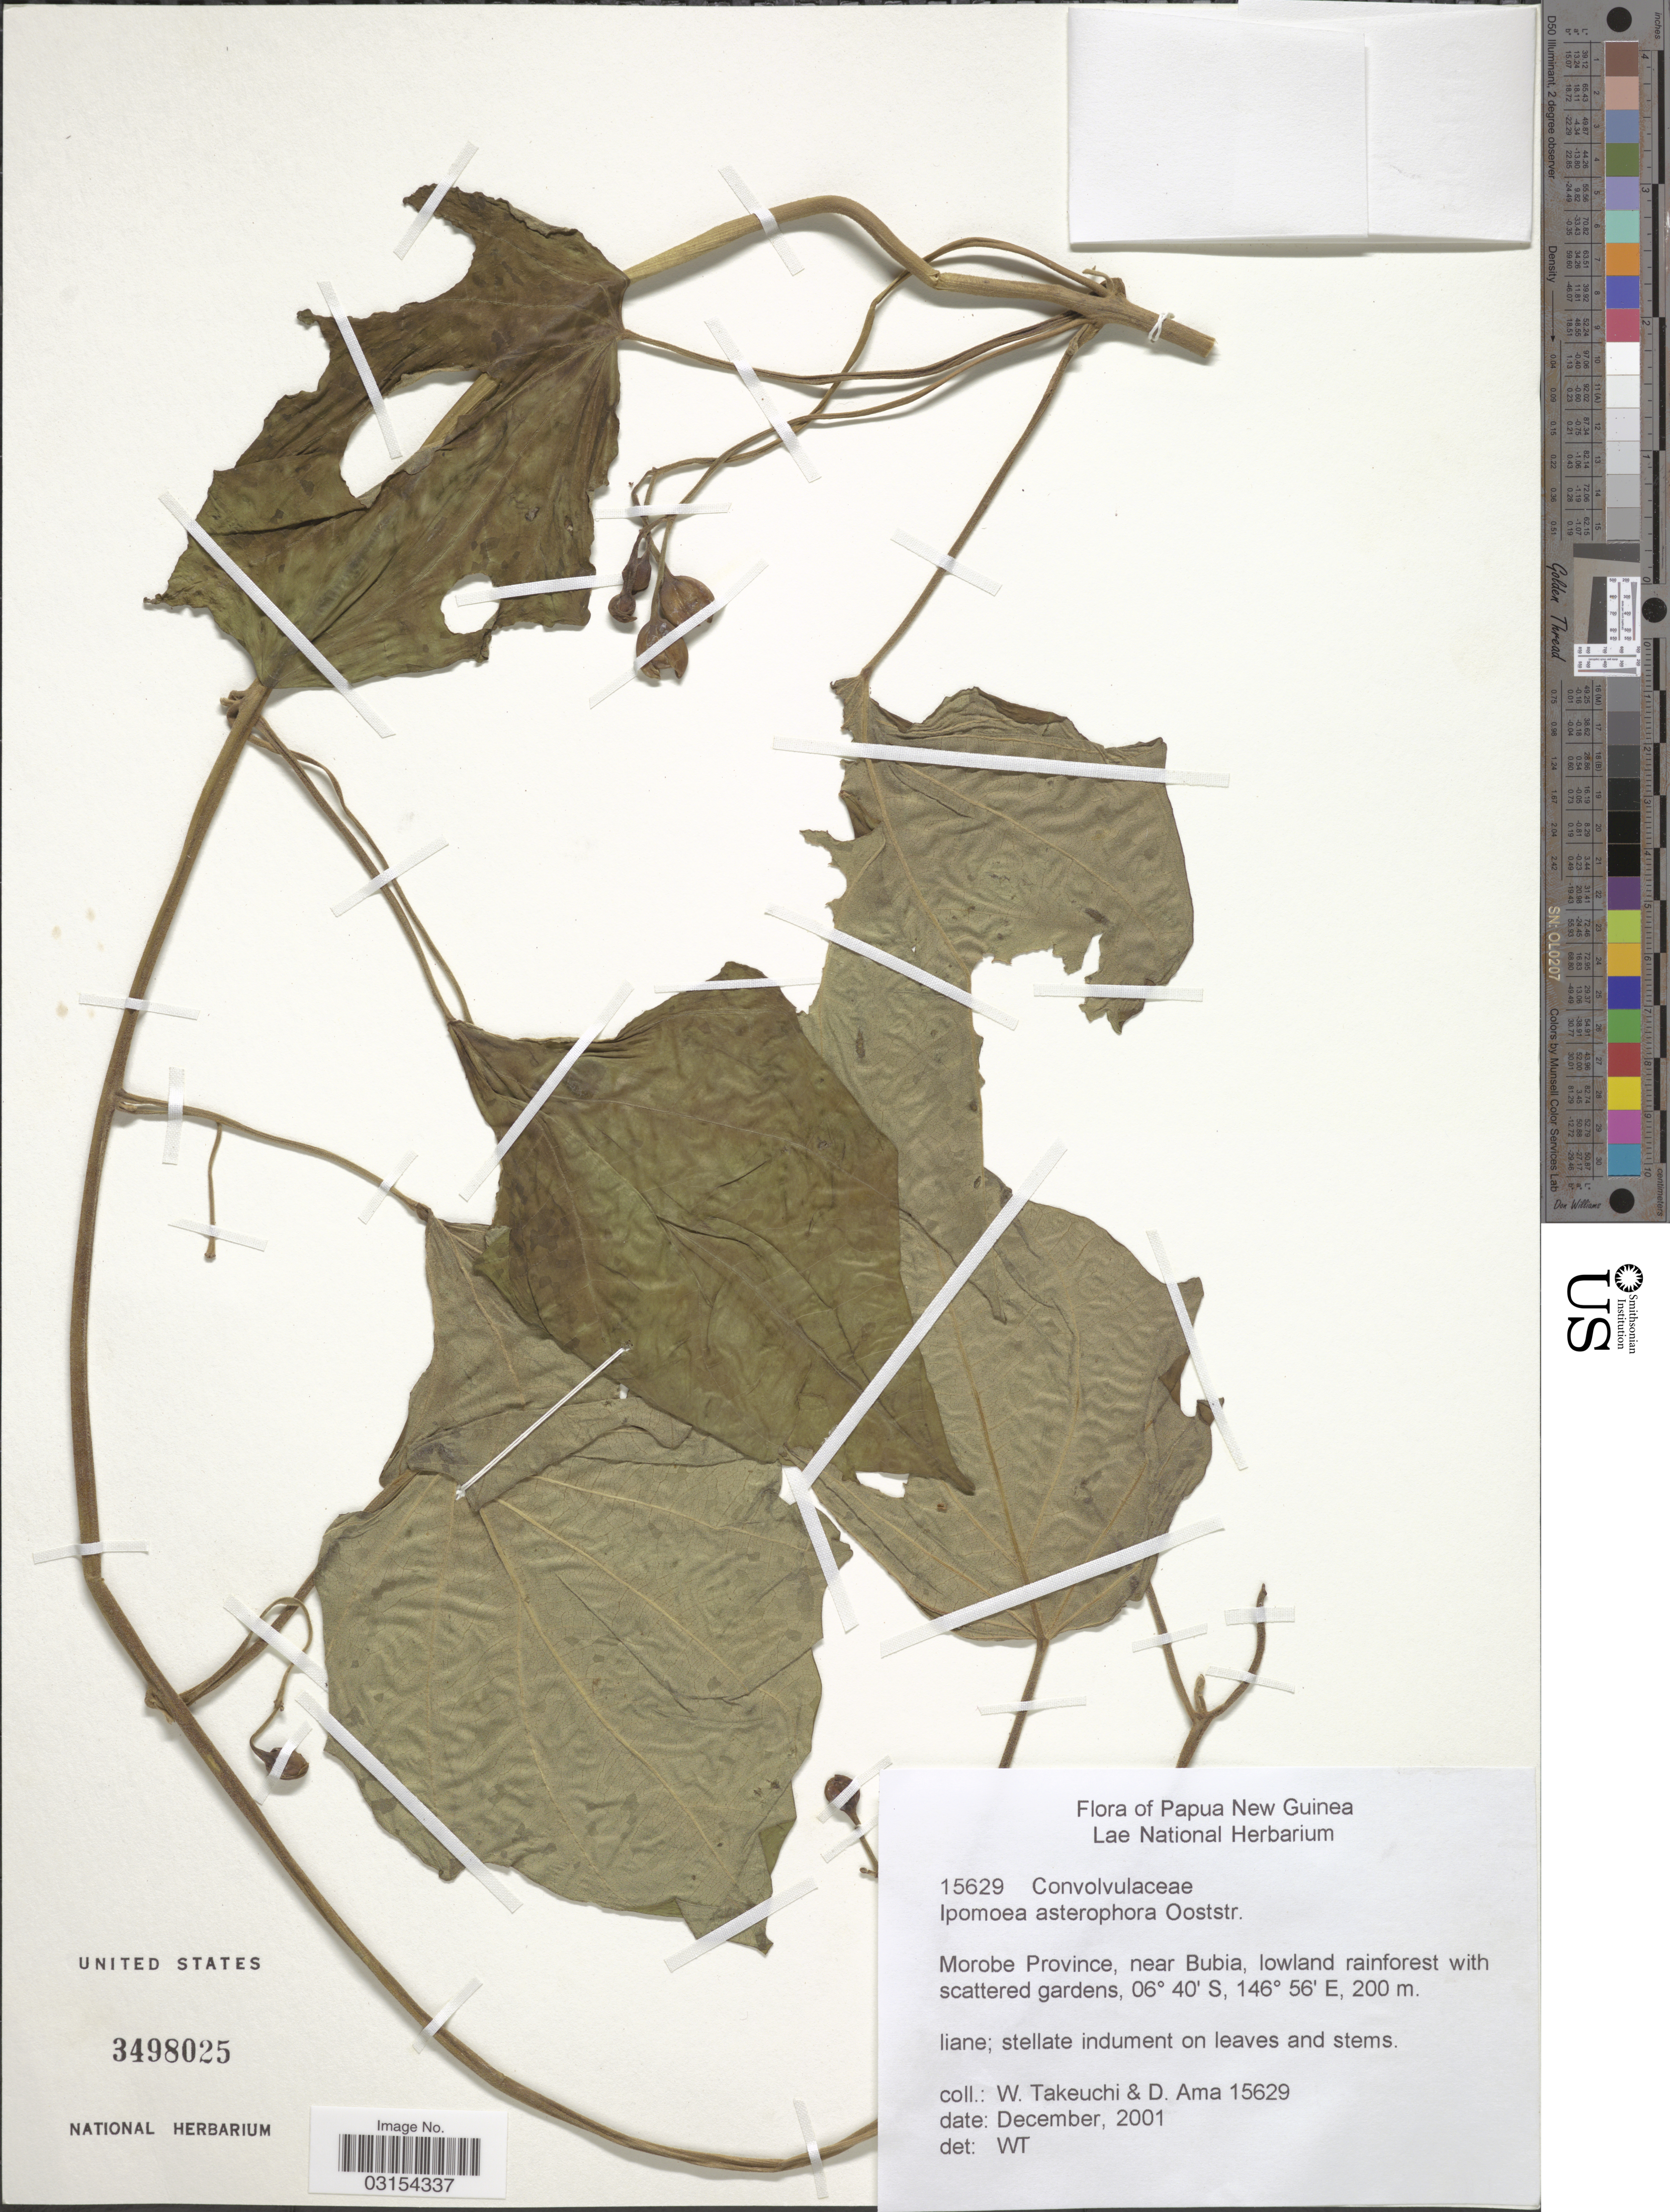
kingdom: Plantae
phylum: Tracheophyta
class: Magnoliopsida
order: Solanales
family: Convolvulaceae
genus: Ipomoea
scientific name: Ipomoea asterophora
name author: Ooststr.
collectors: W. Takeuchi & D. Ama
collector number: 15629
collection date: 2001-12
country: Papua New Guinea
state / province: Morobe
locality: Near Bubia.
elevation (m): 200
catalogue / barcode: US 3498025